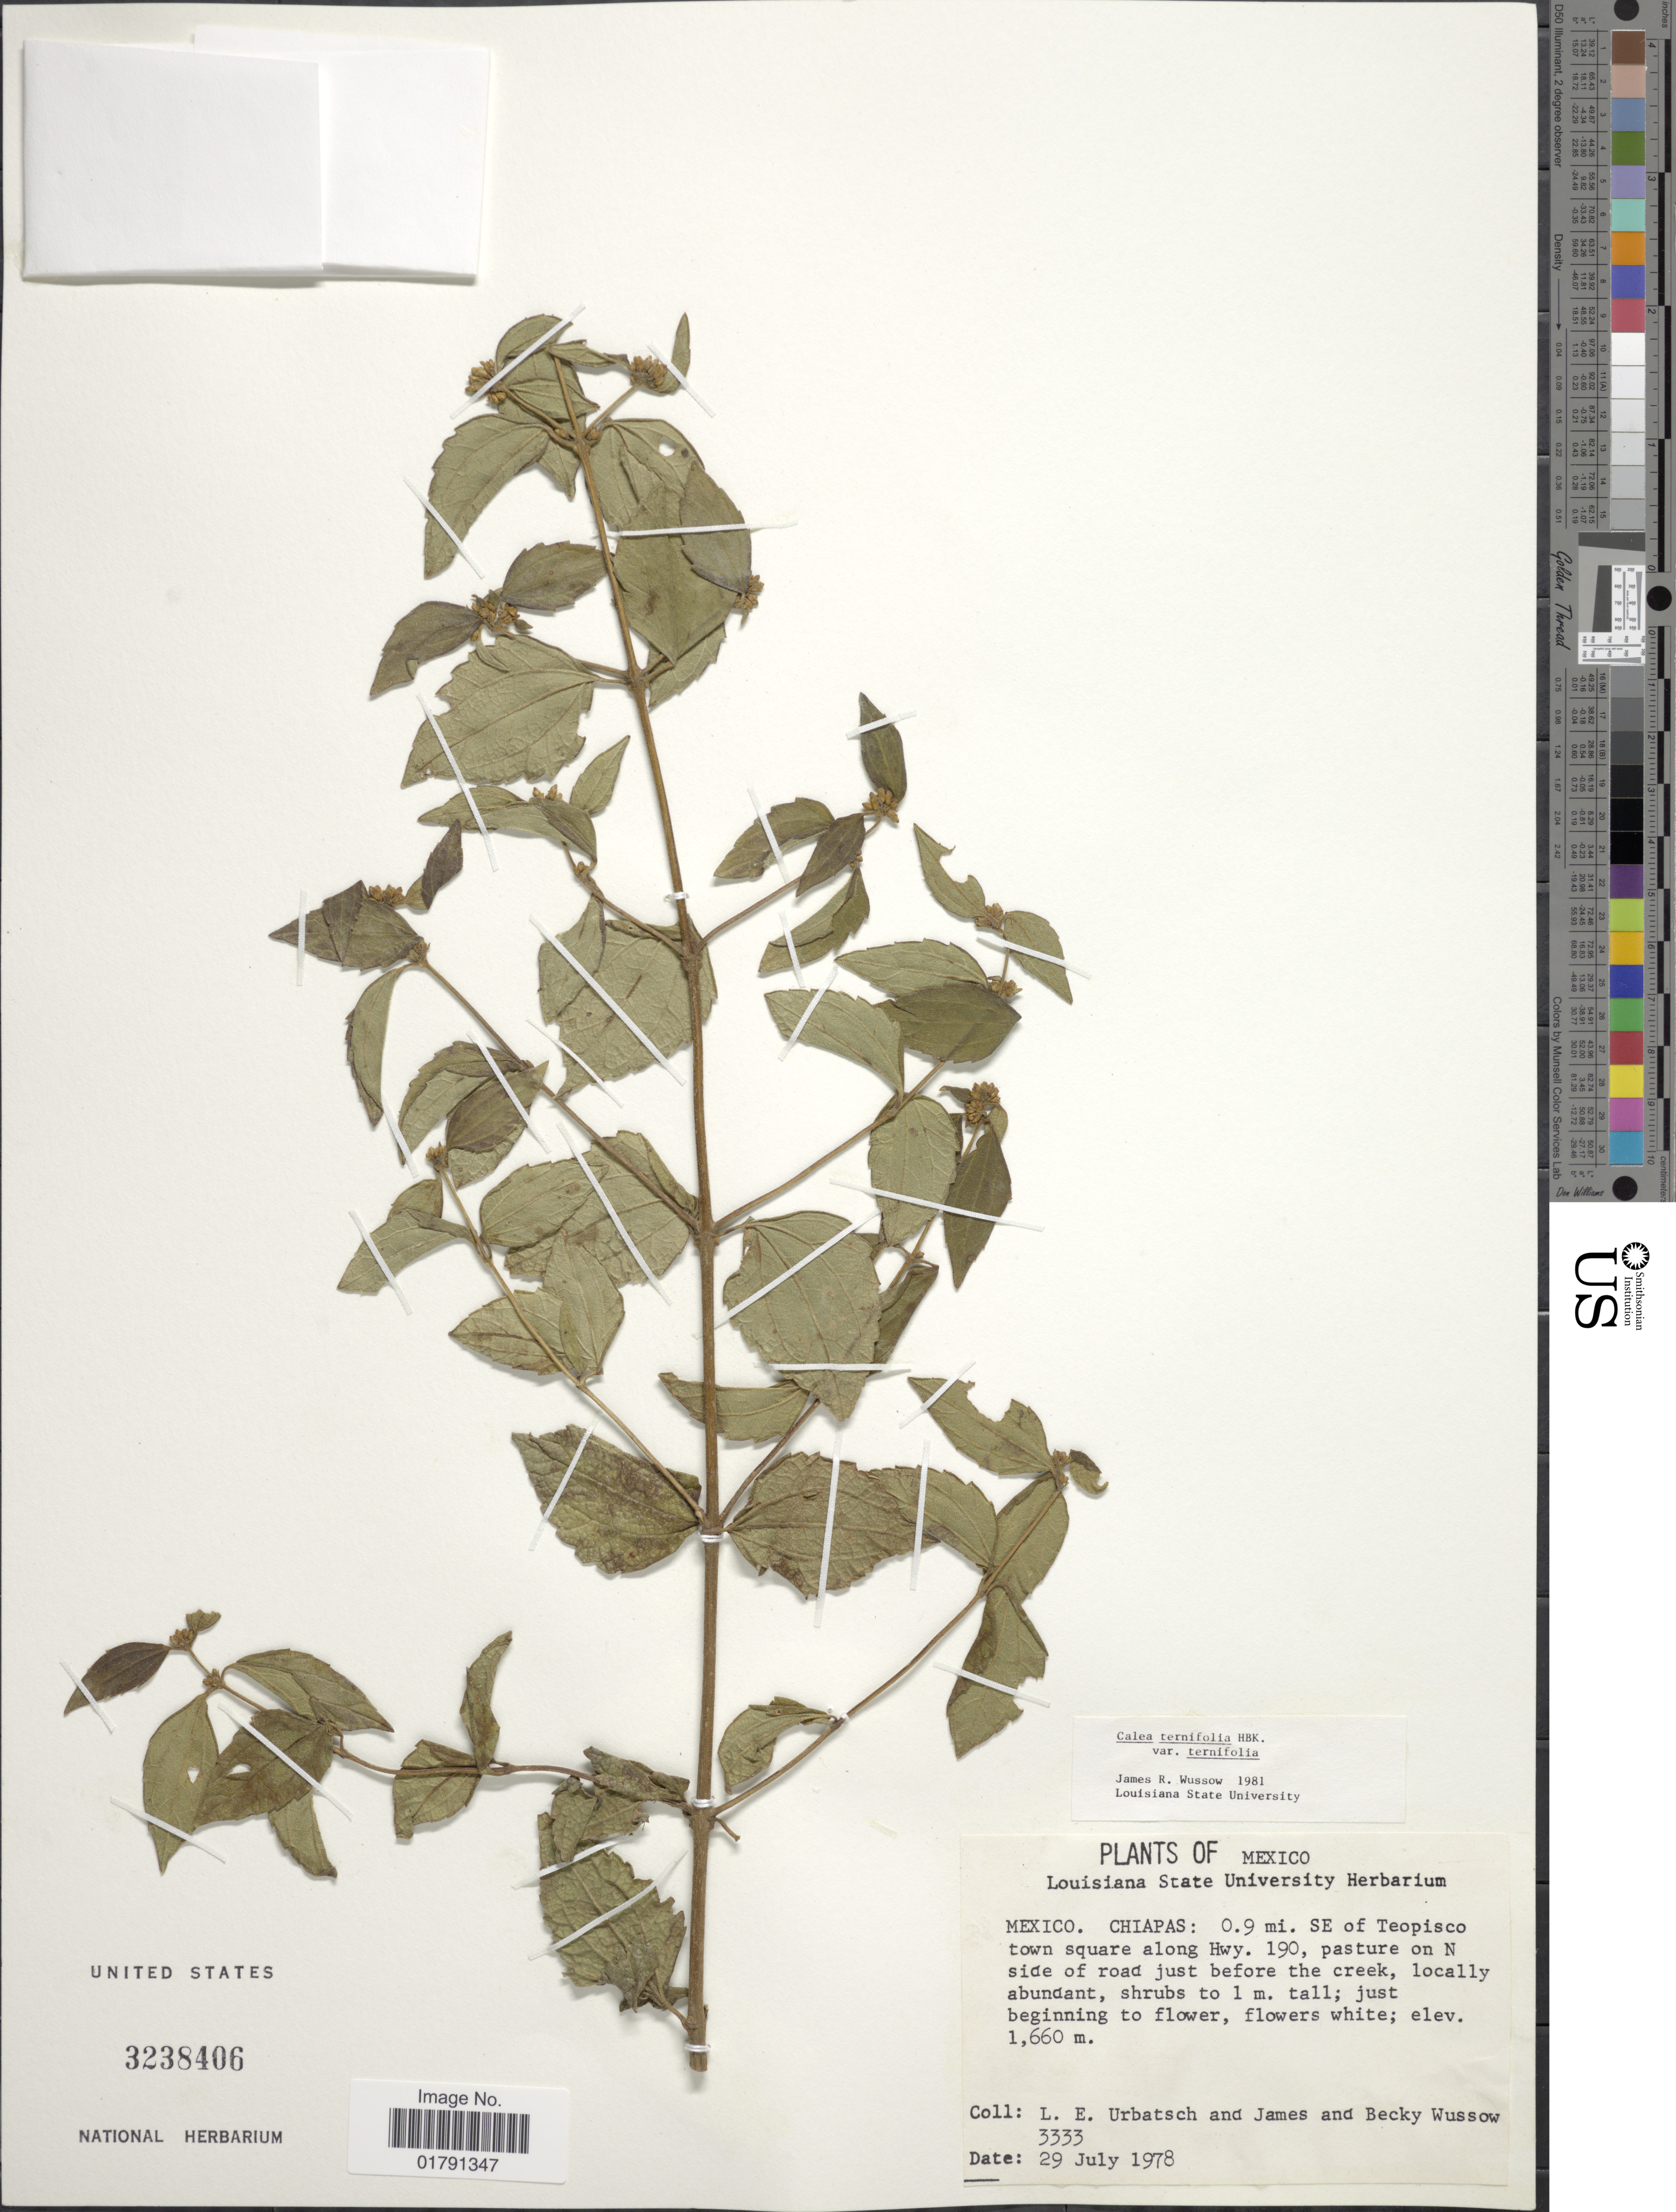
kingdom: Plantae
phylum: Tracheophyta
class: Magnoliopsida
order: Asterales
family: Asteraceae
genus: Calea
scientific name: Calea ternifolia var. ternifolia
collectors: L. E. Urbatsch, J. Wussow & B. Wussow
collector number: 3333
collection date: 1978-07-29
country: Mexico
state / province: Chiapas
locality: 0.9 mi SE of Teopisco town square along Hwy 190, pasture on N side of roaf just before the creek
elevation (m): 1660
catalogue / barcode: US 3238406